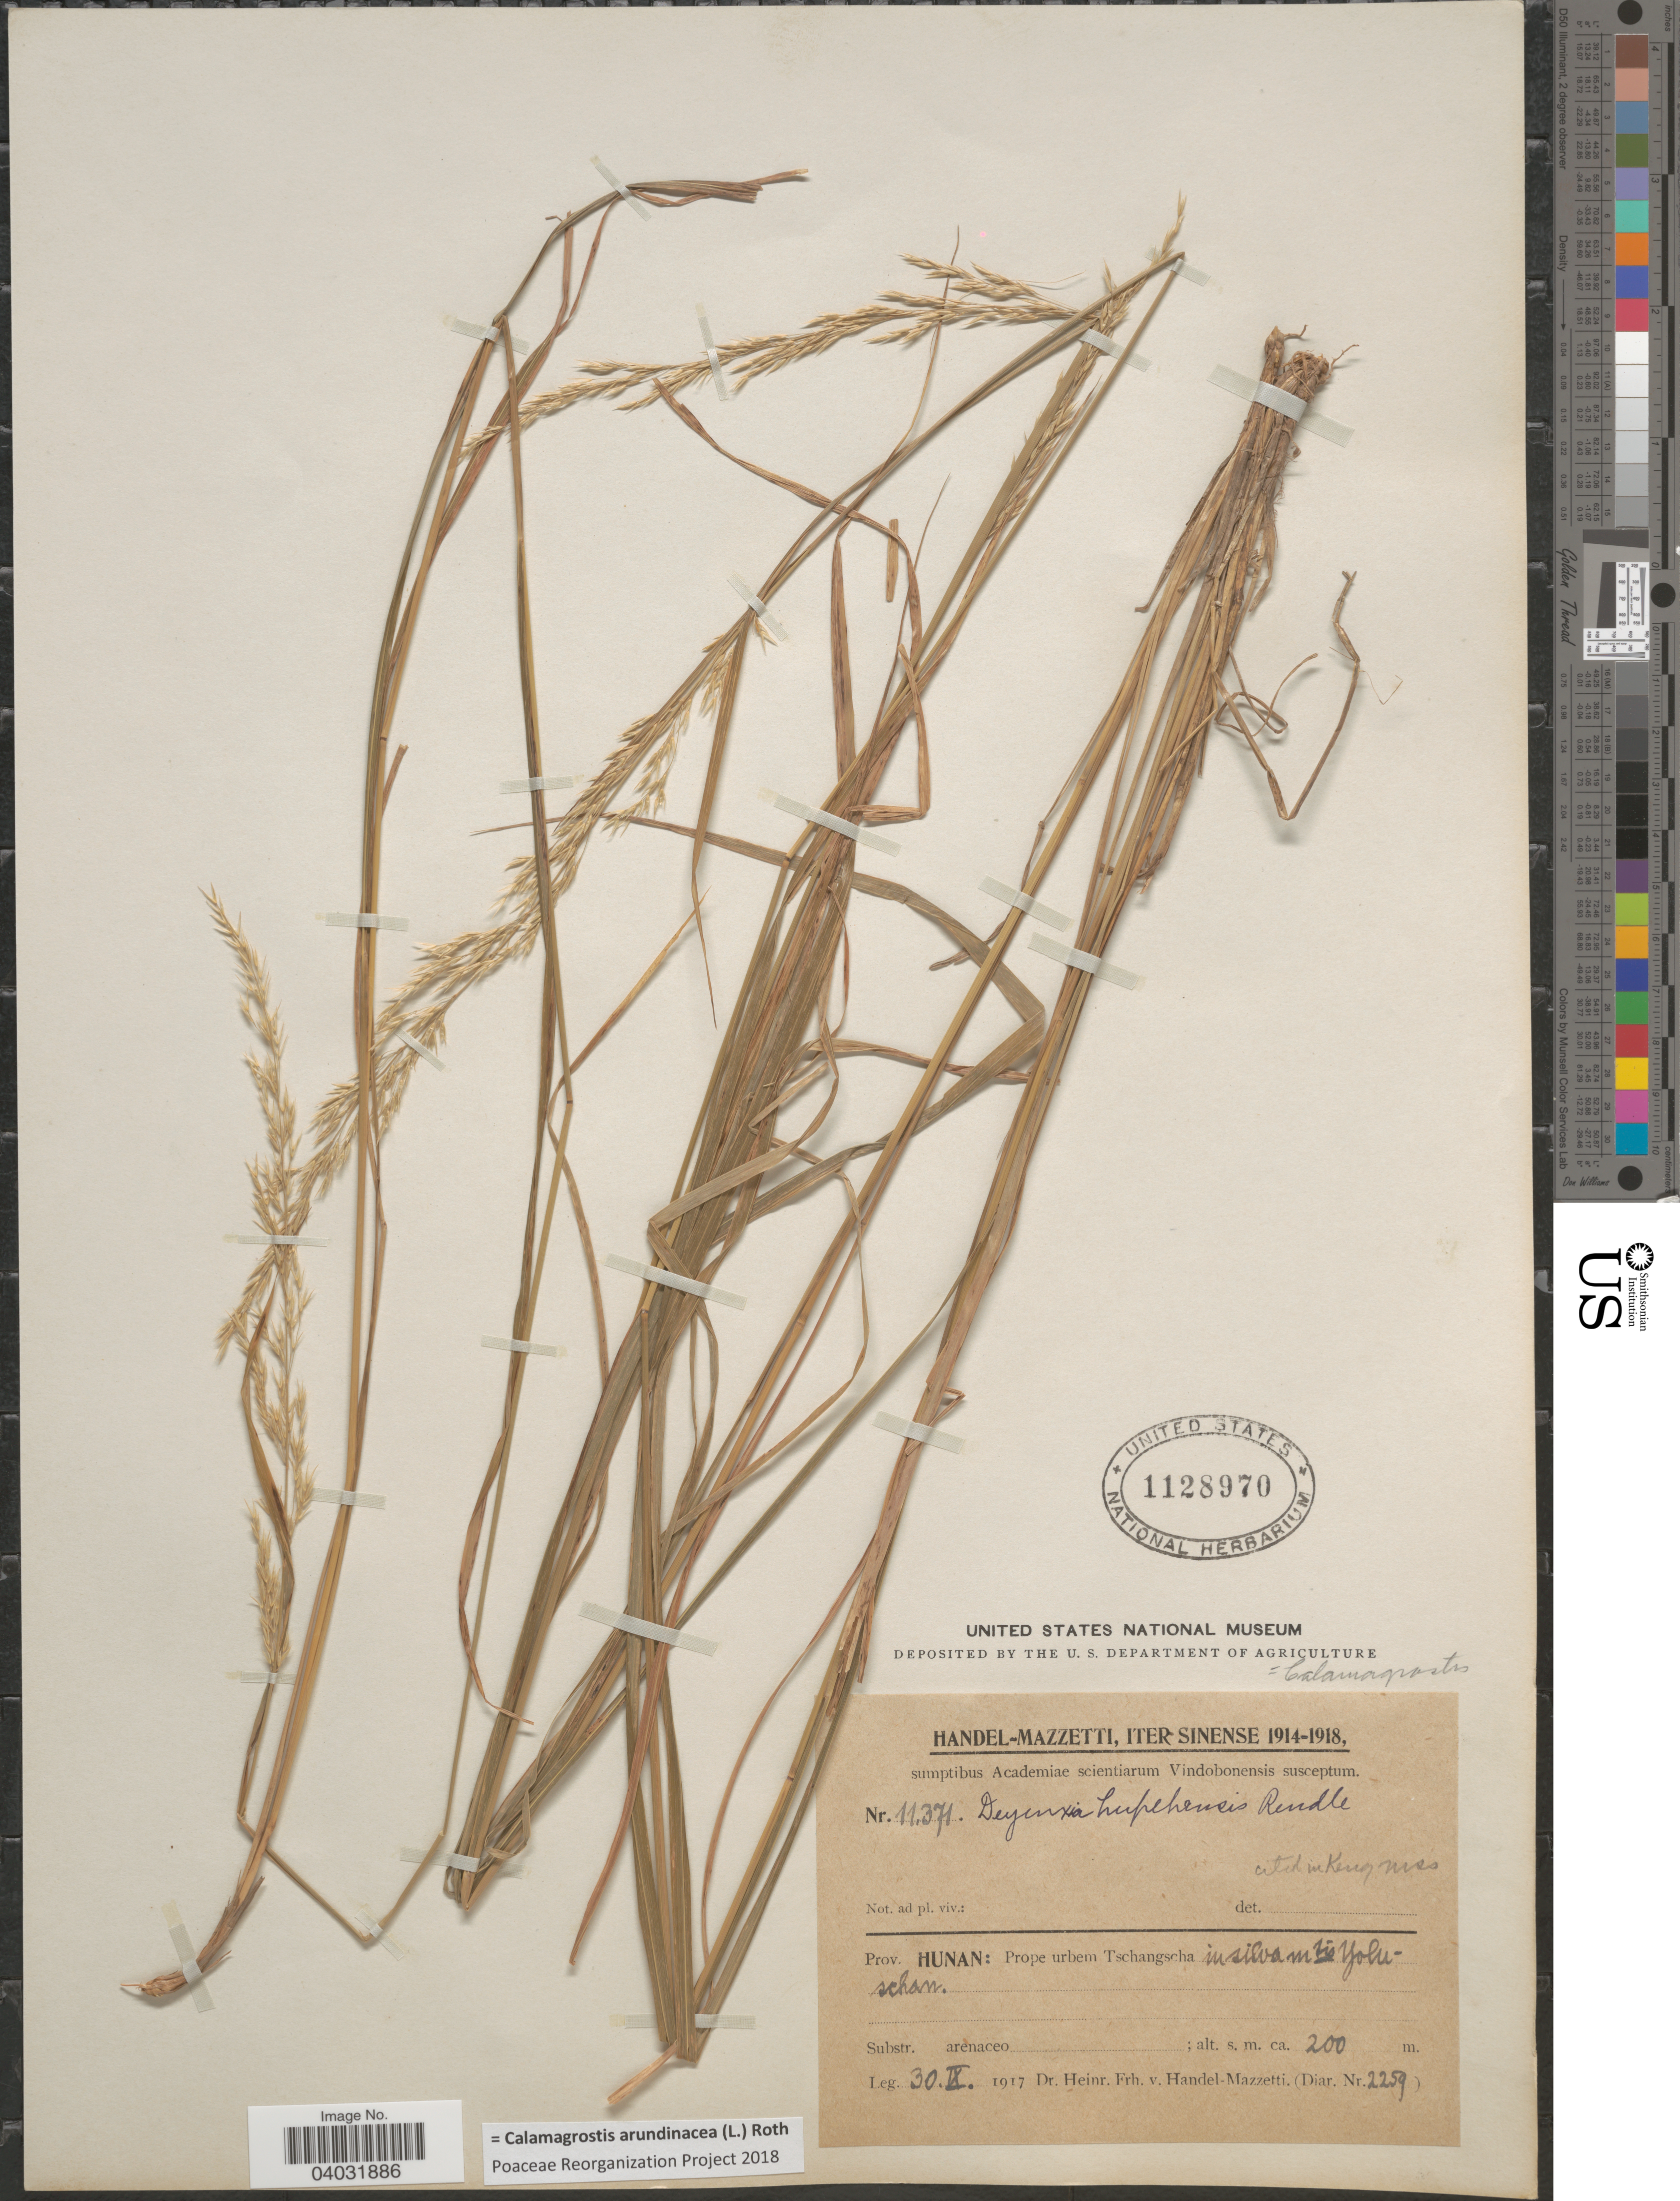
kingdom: Plantae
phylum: Tracheophyta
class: Liliopsida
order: Poales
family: Poaceae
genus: Calamagrostis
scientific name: Calamagrostis arundinacea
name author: (L.) Roth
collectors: H. Handel-Mazzetti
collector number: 11371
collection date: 1917-09-30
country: China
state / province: Hunan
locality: Prope urbem Tschangscha in silva mtio Yoluschan.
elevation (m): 200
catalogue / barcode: US 1128970